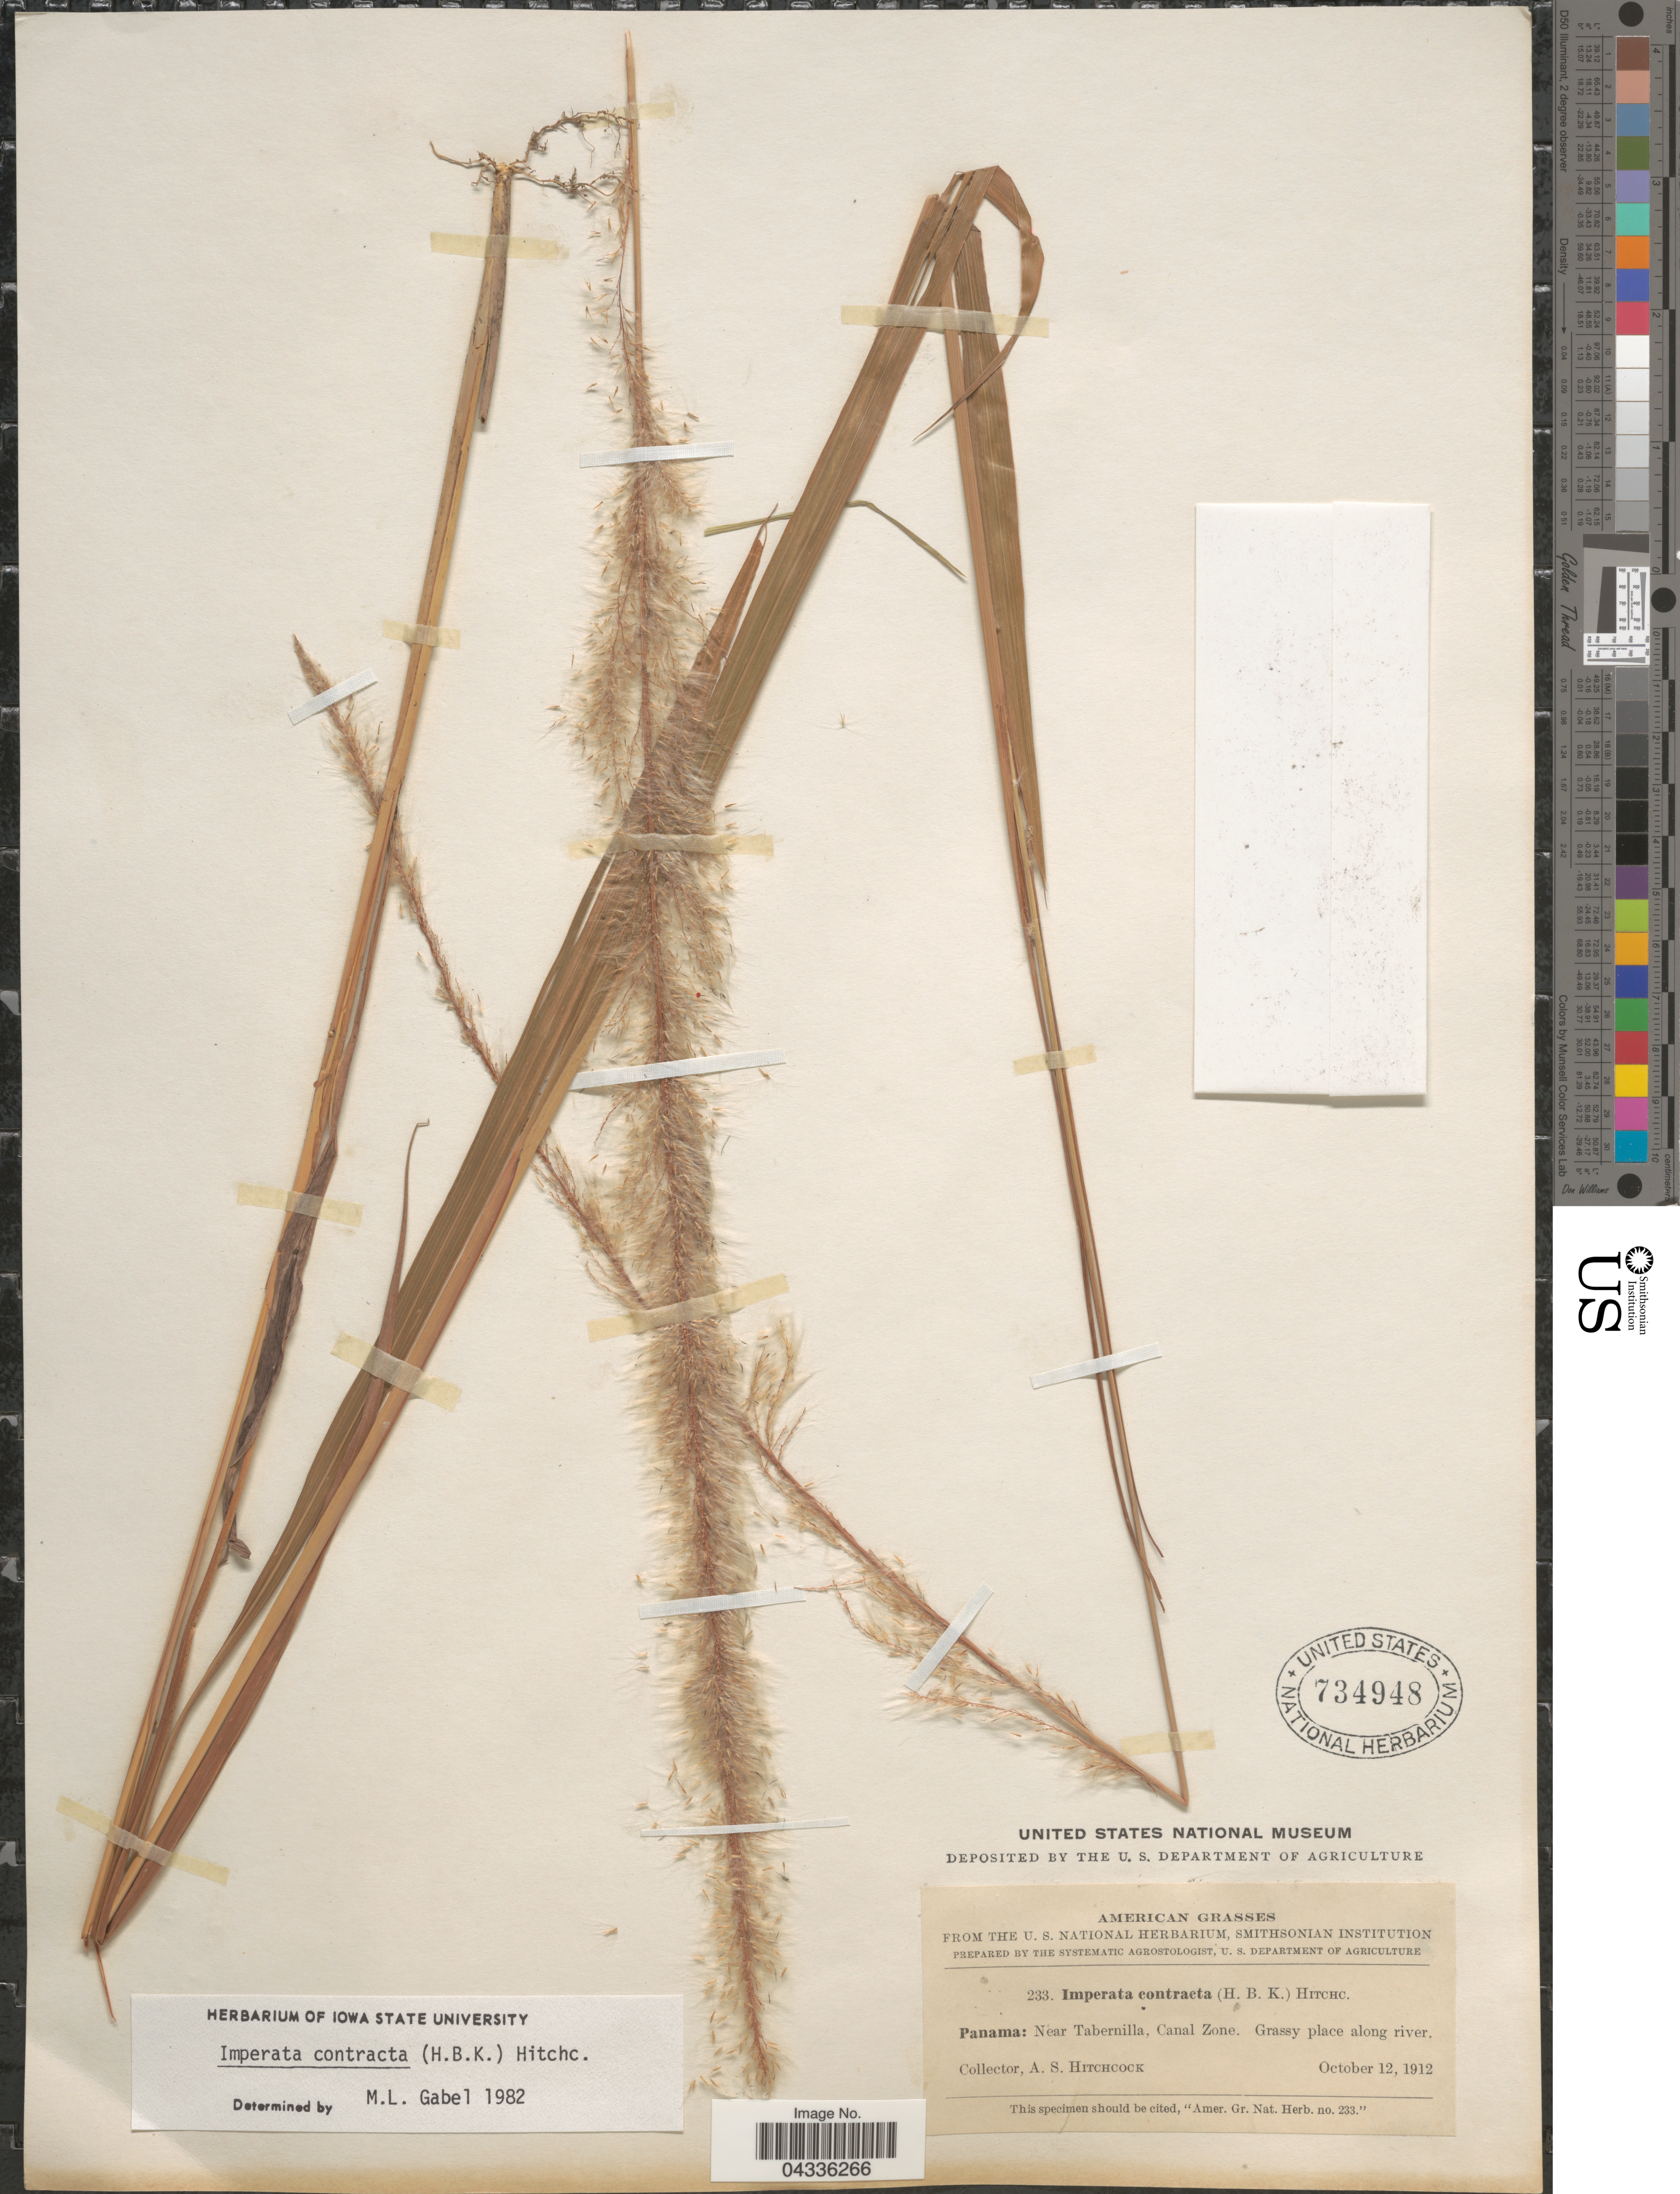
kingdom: Plantae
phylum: Tracheophyta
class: Liliopsida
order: Poales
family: Poaceae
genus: Imperata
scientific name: Imperata contracta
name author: (Kunth) Hitchc.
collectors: A. S. Hitchcock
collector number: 233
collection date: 1912-10-12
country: Panama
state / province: Colón / Panamá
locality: Near Tabernilla, Canal Zone.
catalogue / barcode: US 734948